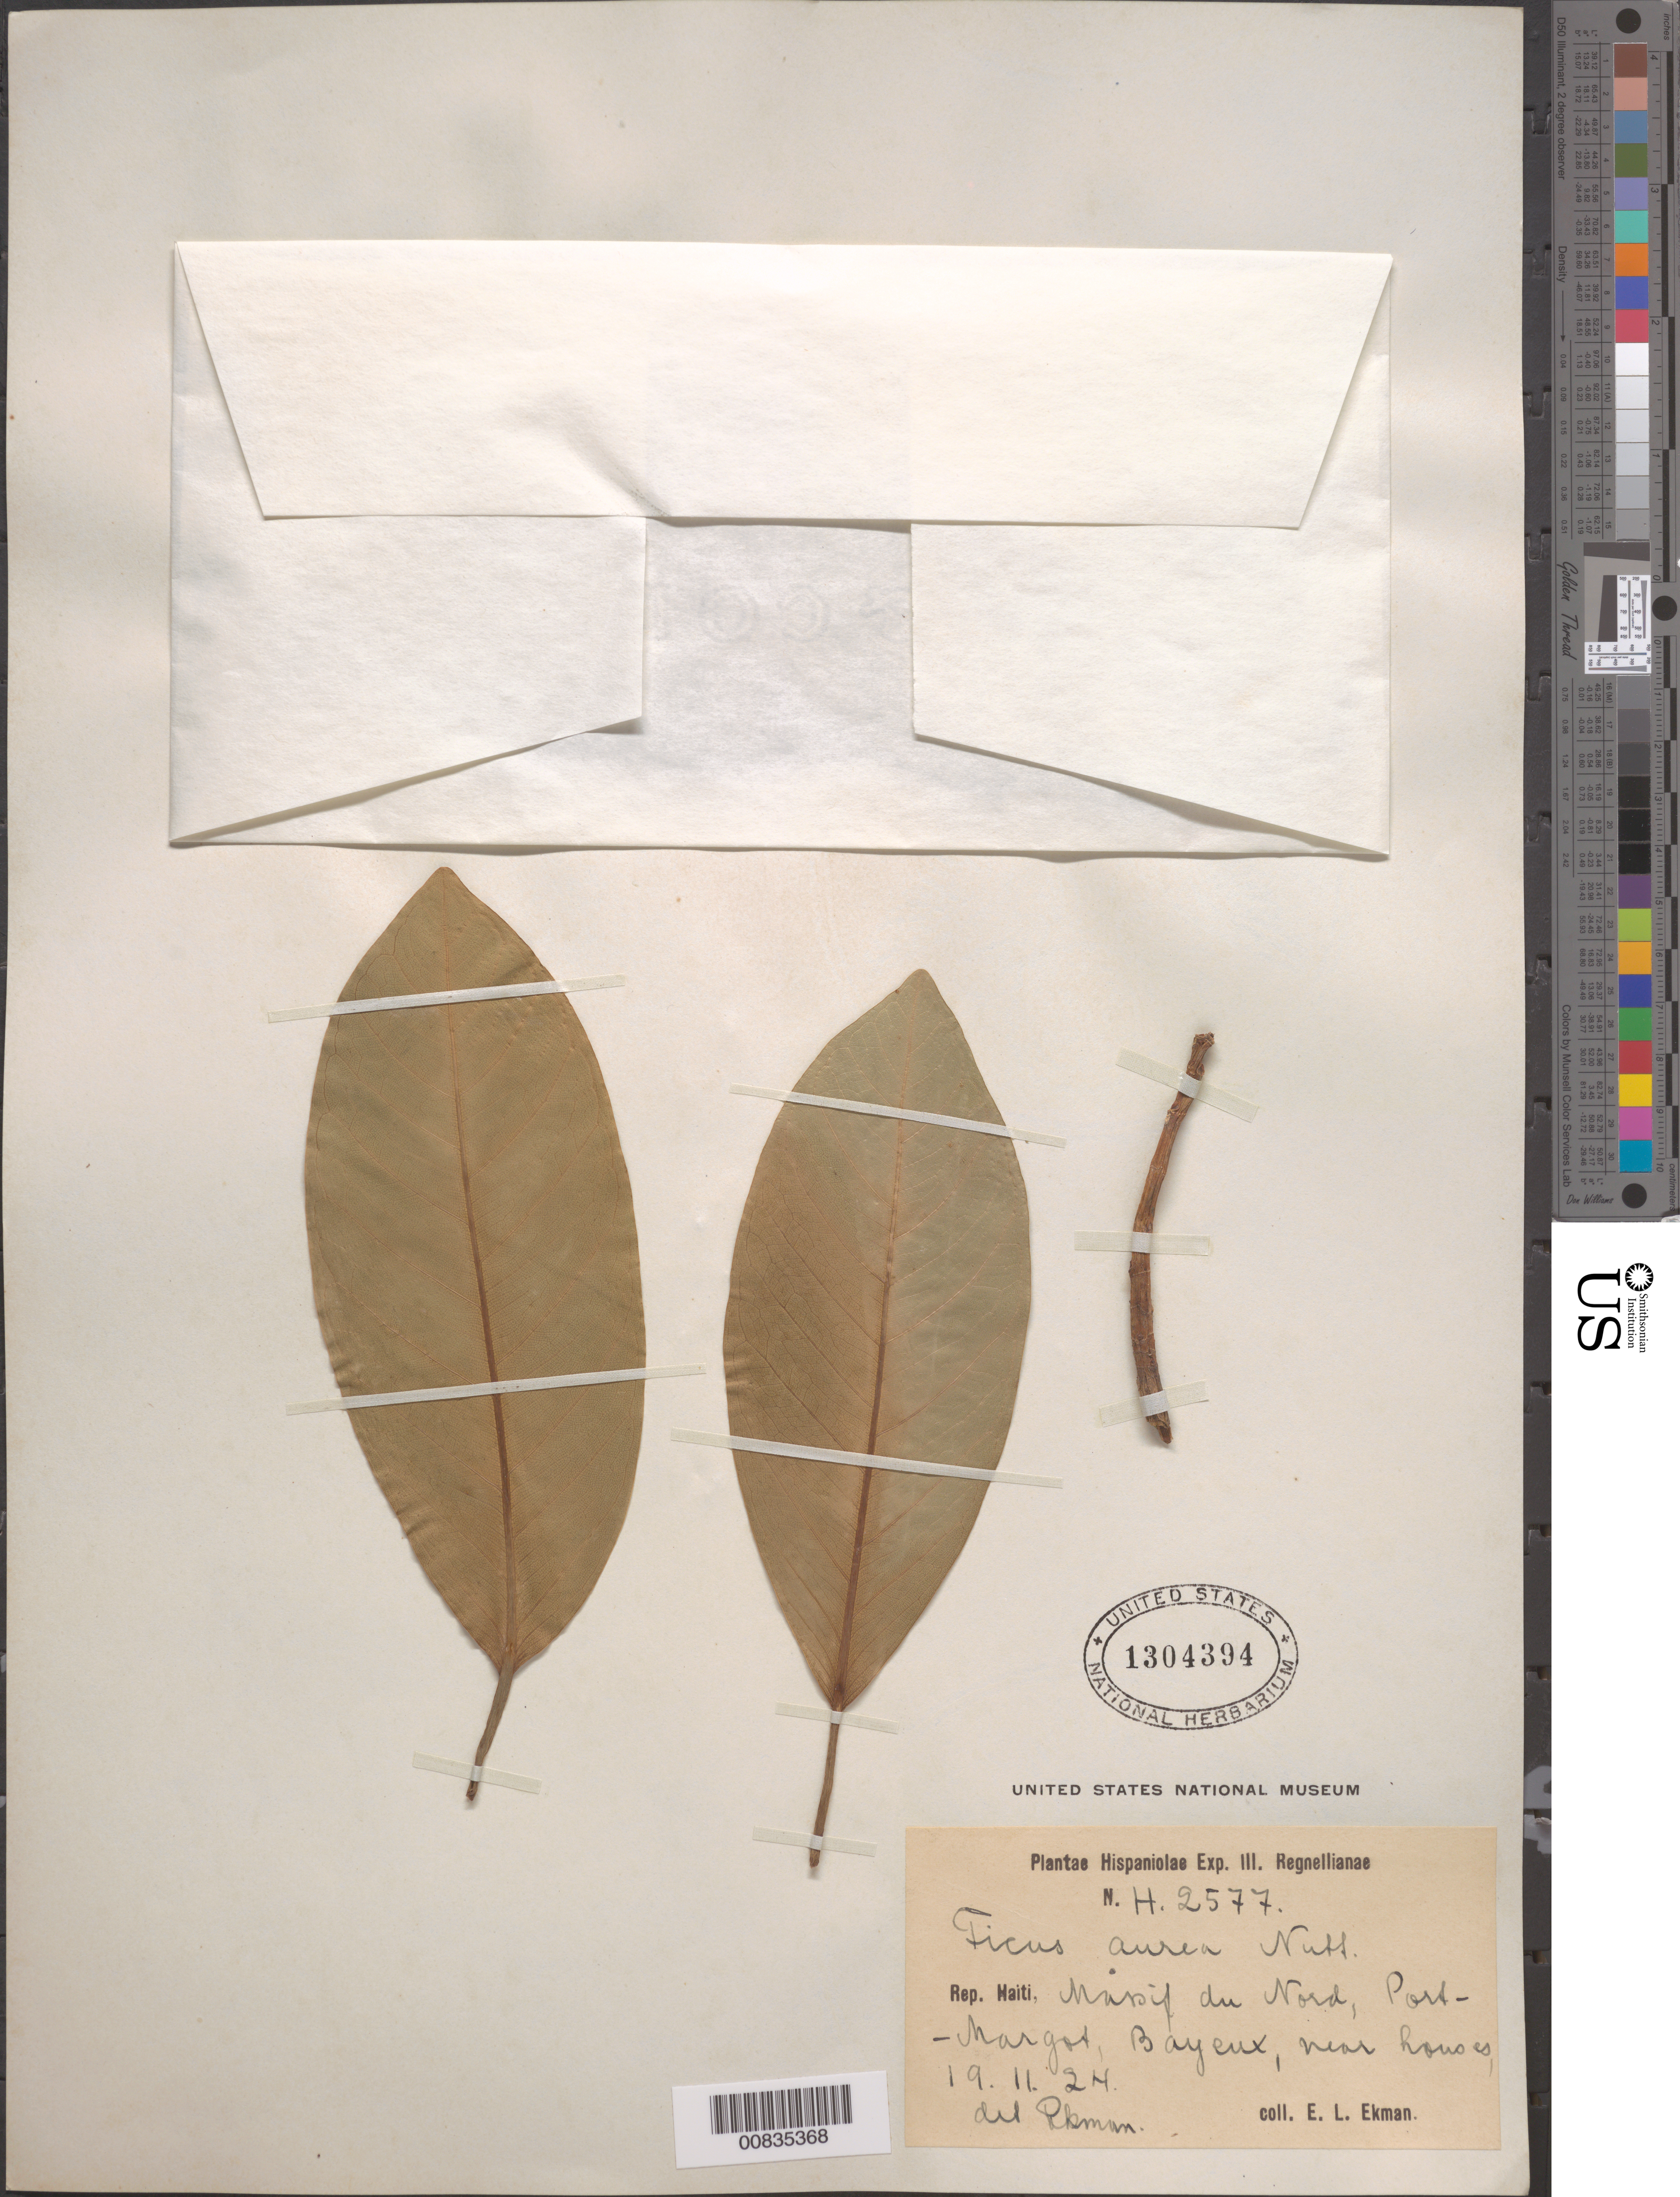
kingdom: Plantae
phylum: Tracheophyta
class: Magnoliopsida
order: Rosales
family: Moraceae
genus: Ficus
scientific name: Ficus aurea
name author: Nutt.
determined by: Ekman, E. L.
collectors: E. L. Ekman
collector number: H 2577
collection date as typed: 19 Nov 1924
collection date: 1924-11-19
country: Haiti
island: Hispaniola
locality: Massif du Nord, Port-Margot, Bayeux, near houses.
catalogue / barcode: US 1304394